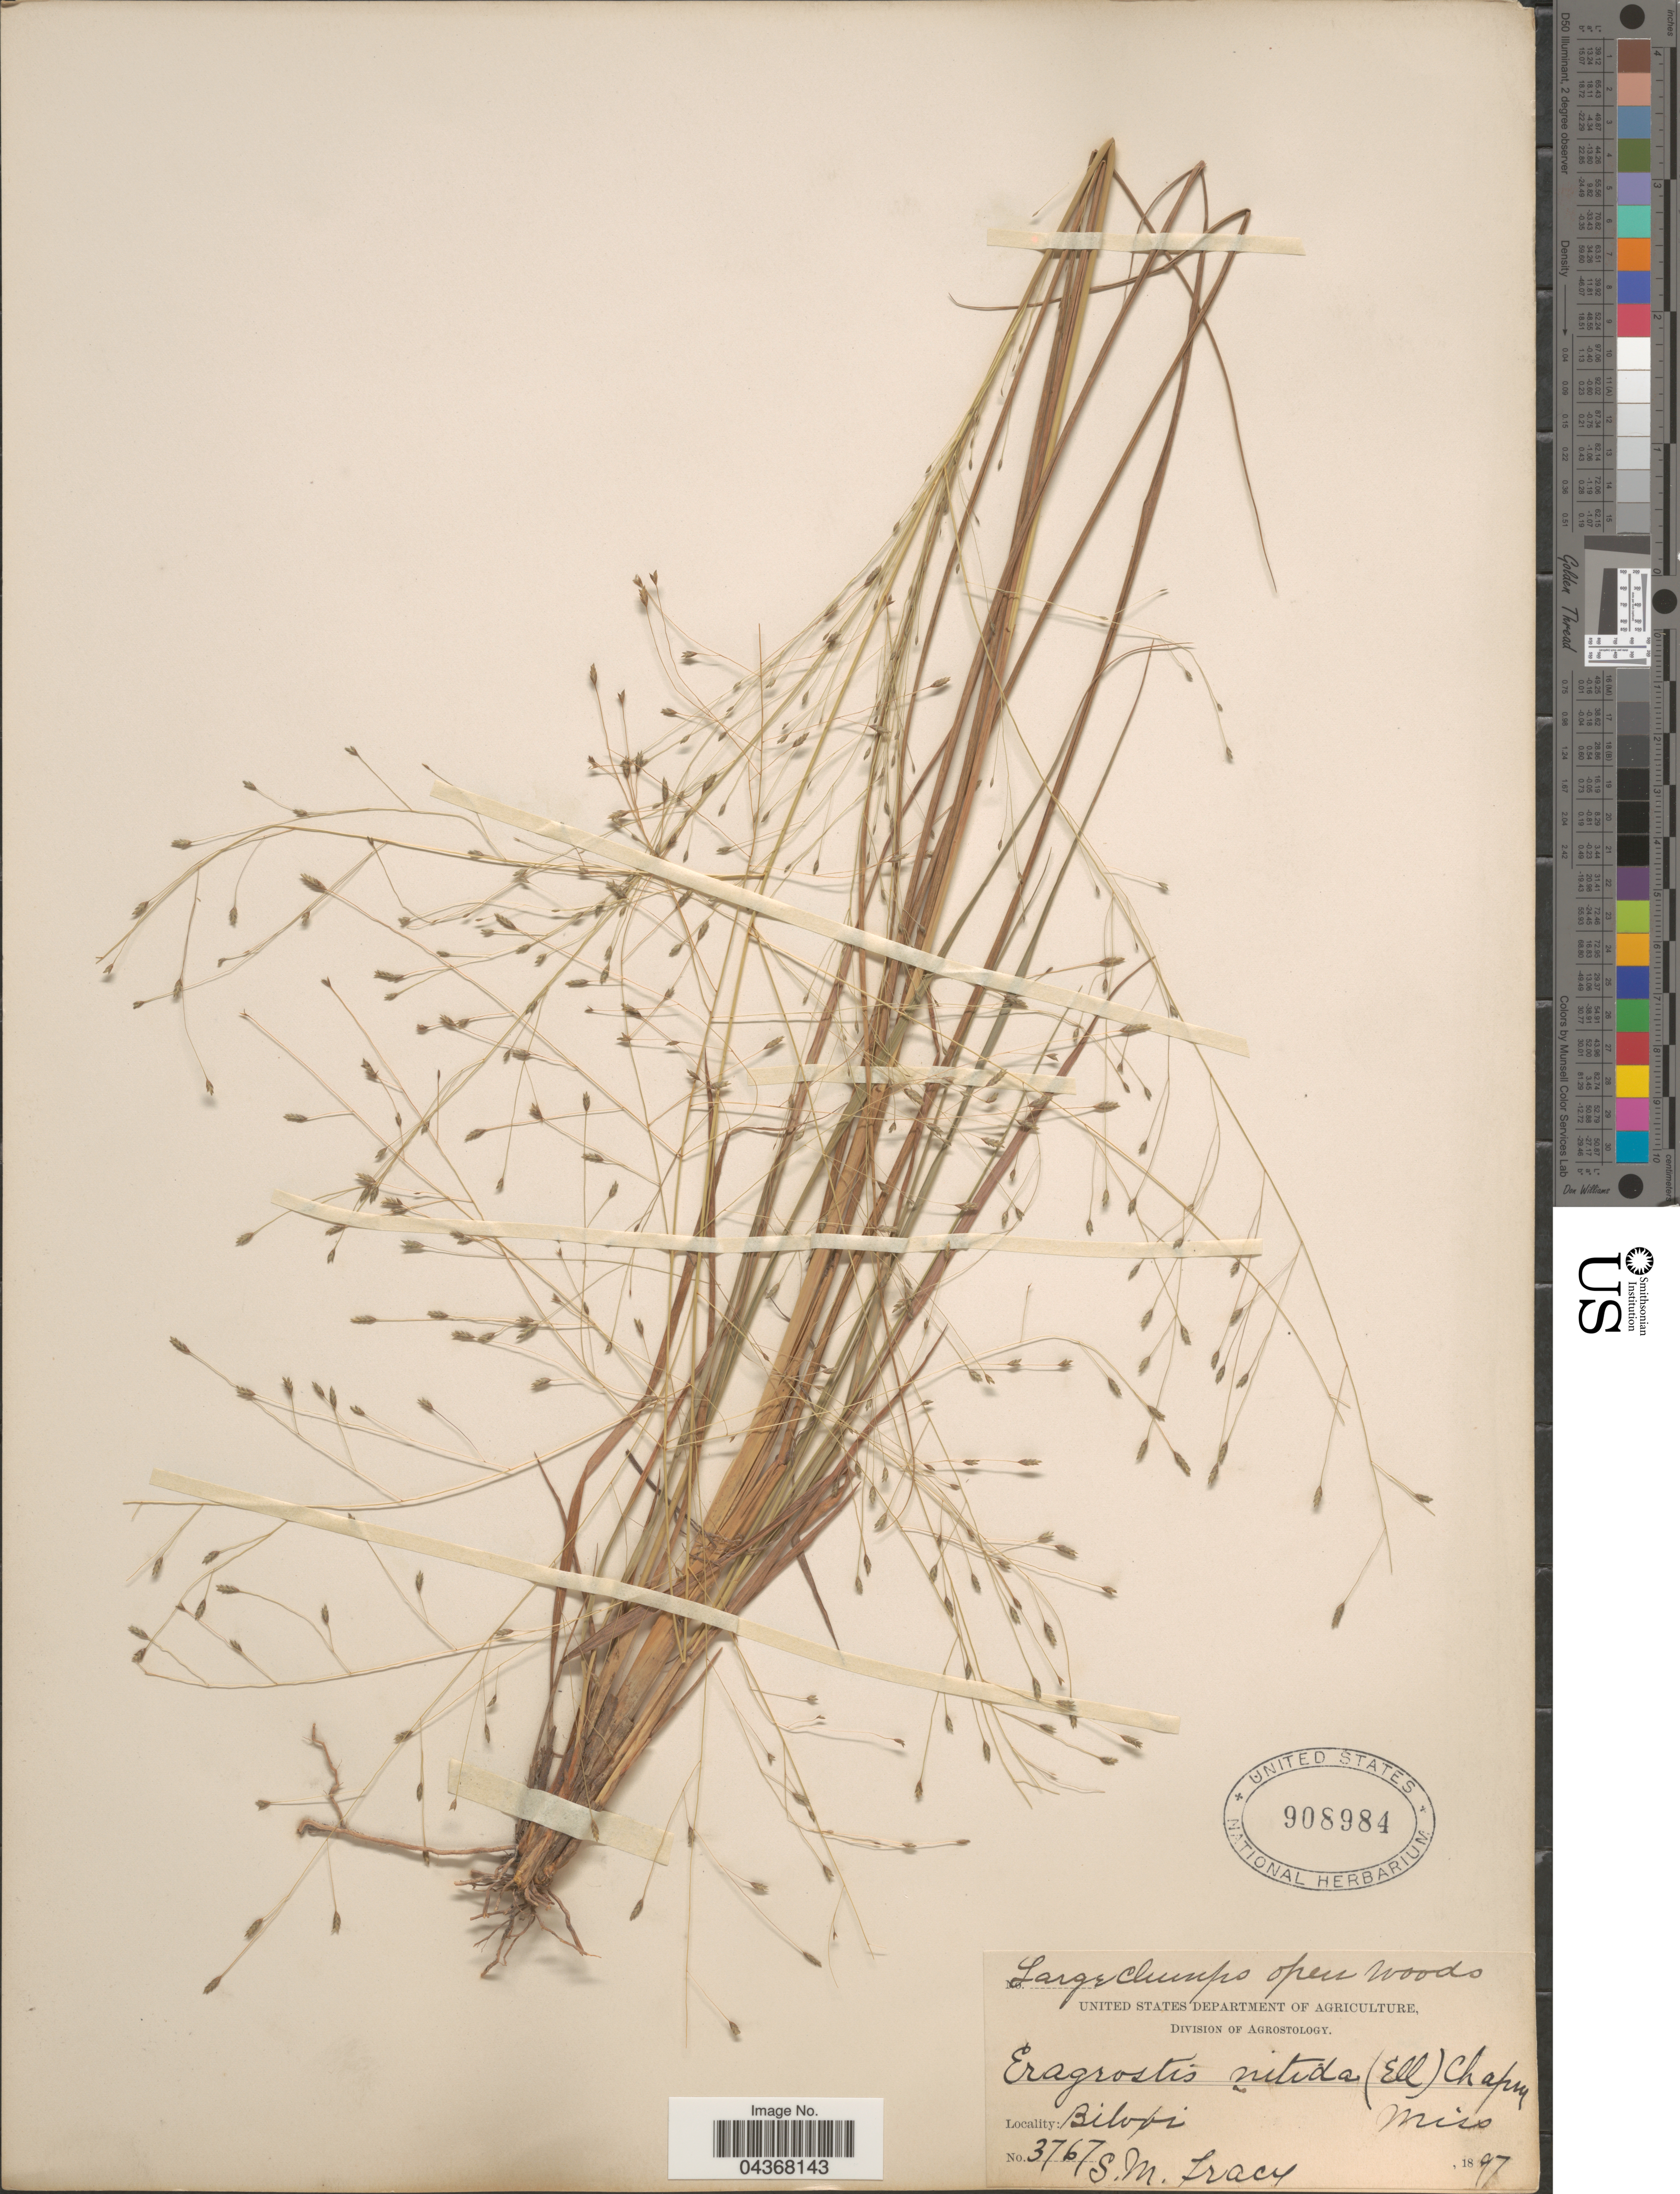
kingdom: Plantae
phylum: Tracheophyta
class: Liliopsida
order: Poales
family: Poaceae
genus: Eragrostis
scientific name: Eragrostis elliottii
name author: S. Watson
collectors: S. M. Tracy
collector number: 3767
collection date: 1897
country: United States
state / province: Mississippi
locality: Biloxi.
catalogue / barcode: US 908984